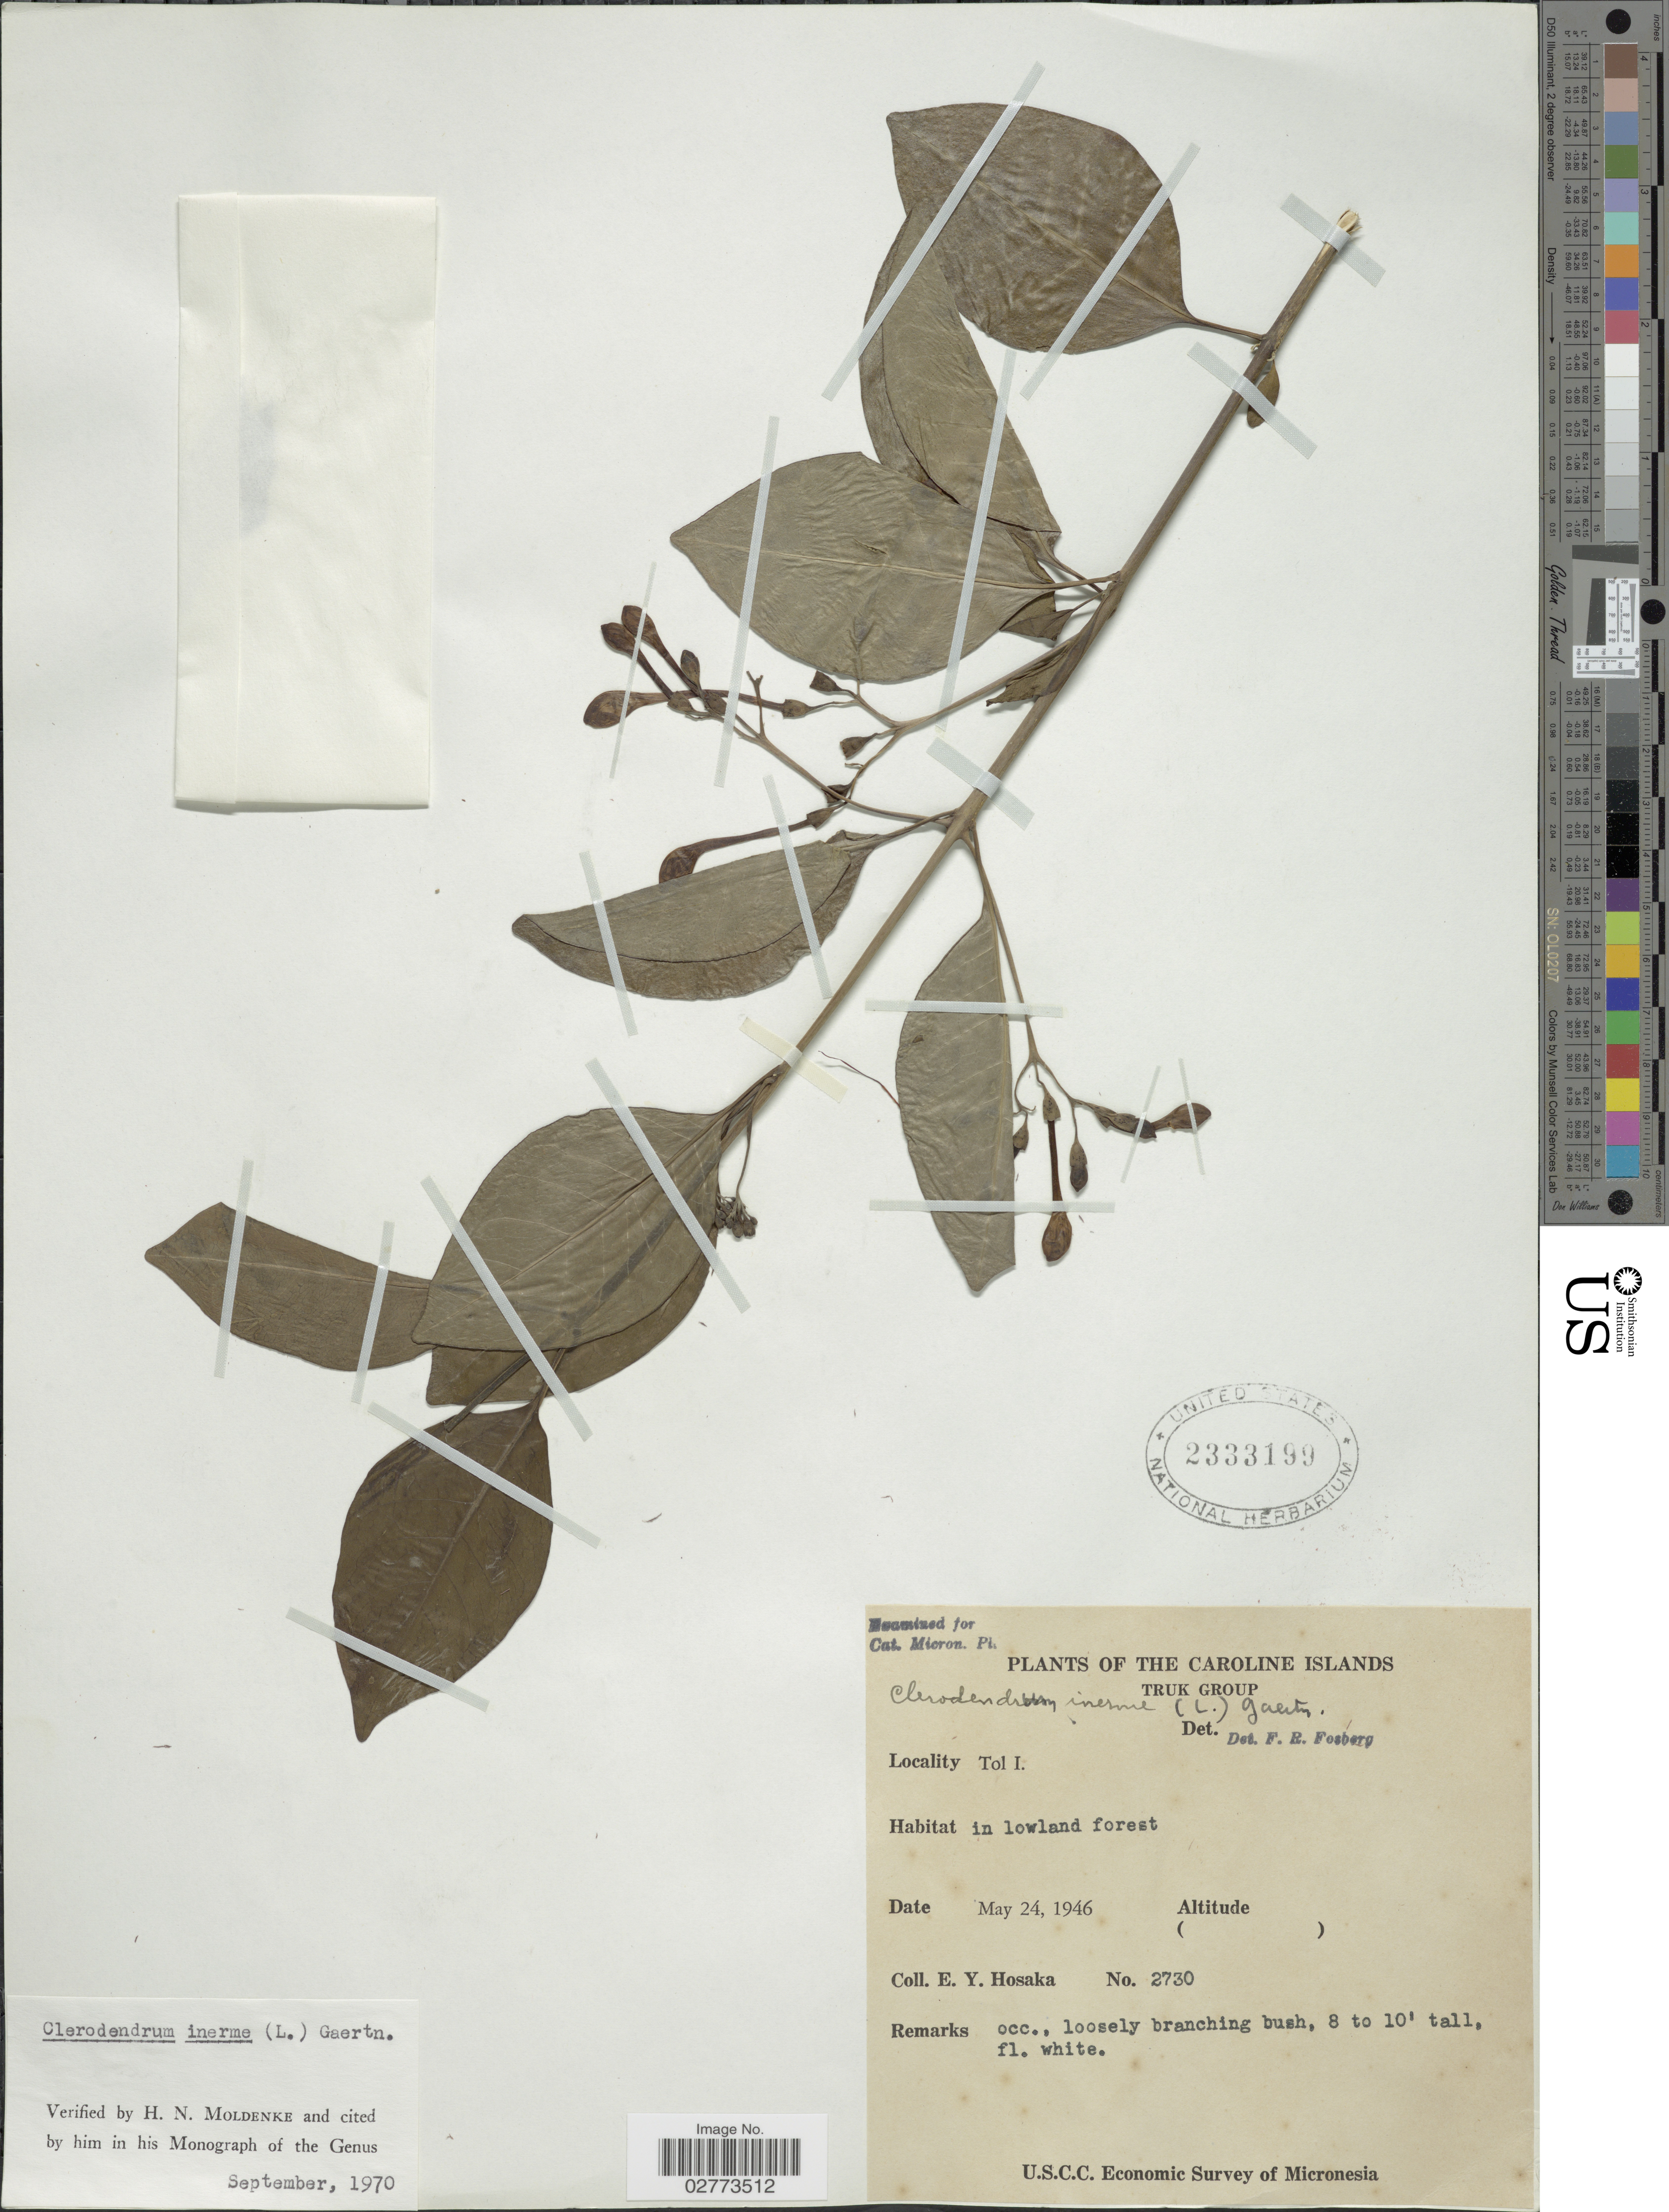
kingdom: Plantae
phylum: Tracheophyta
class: Magnoliopsida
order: Lamiales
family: Lamiaceae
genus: Clerodendrum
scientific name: Clerodendrum inerme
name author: (L.) Gaertn.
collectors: E. Y. Hosaka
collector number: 2730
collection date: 1946-05-24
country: Micronesia, Federated States of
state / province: Truk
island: Tol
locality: Caroline Islands. Tol I.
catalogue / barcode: US 2333199